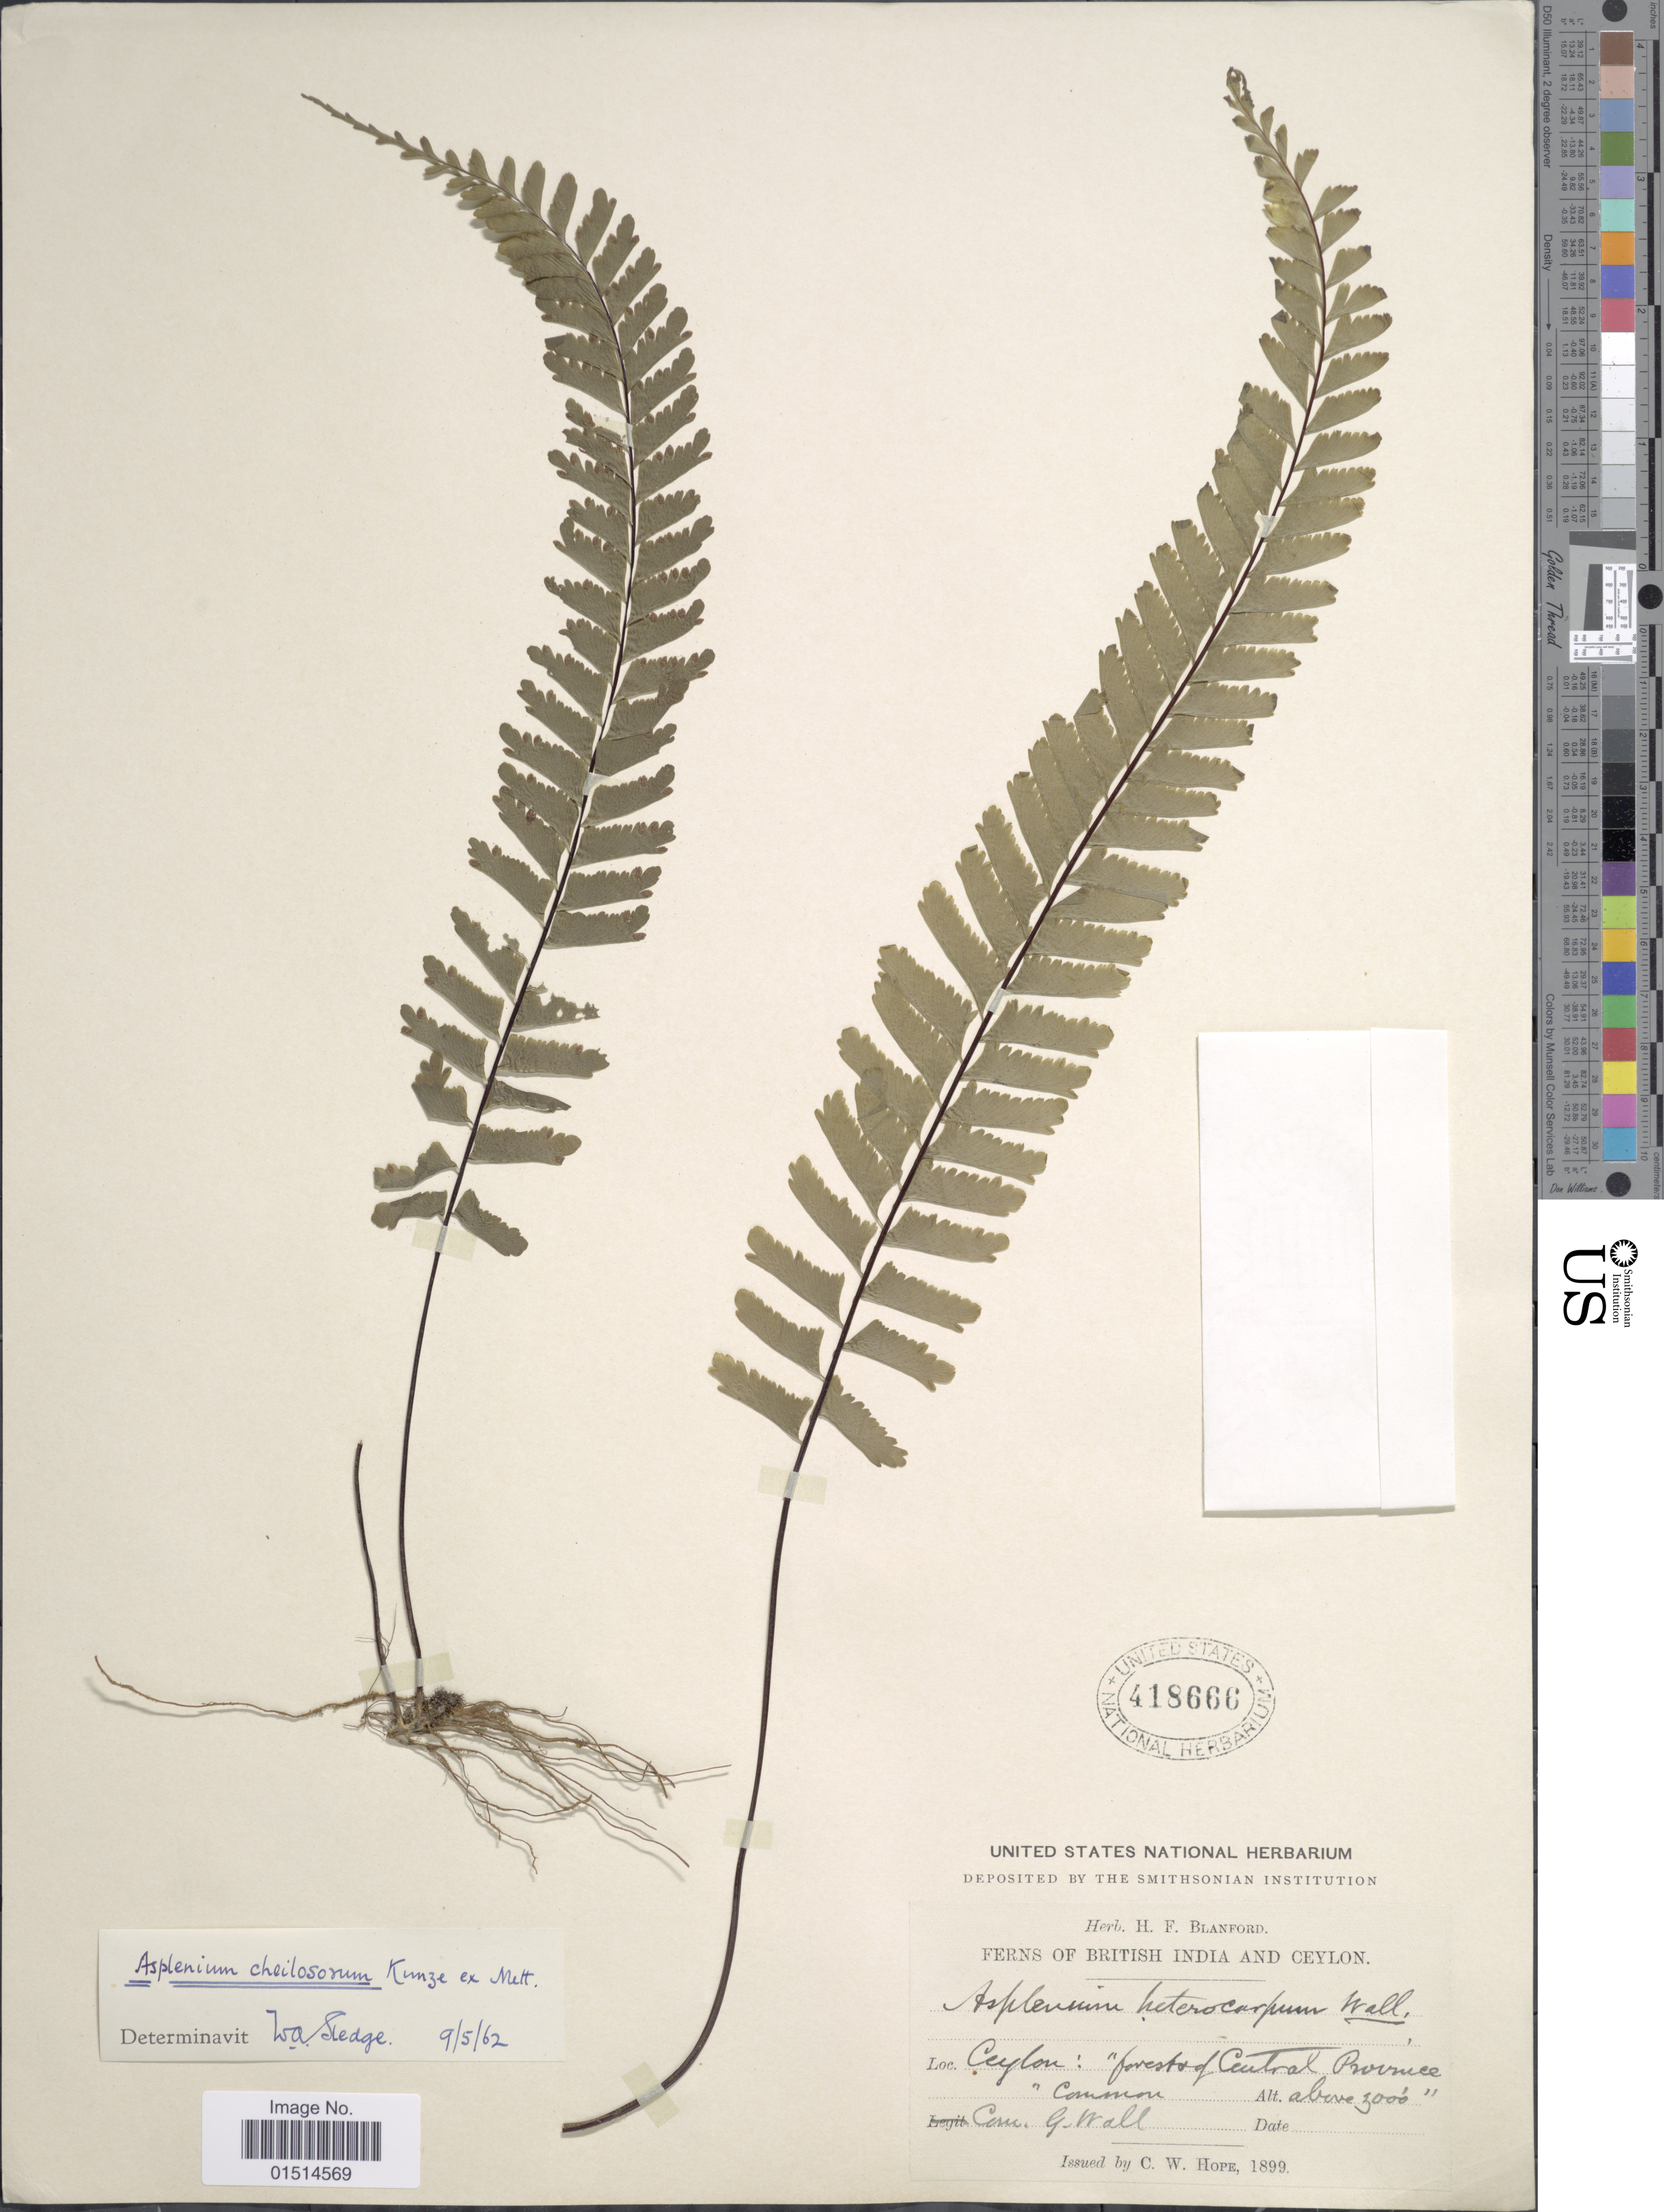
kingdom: Plantae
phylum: Tracheophyta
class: Polypodiopsida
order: Polypodiales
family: Aspleniaceae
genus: Asplenium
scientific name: Asplenium cheilosorum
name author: Kunze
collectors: ex herb. H. F. Blanford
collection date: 1899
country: Sri Lanka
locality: Ceylon: Forests of Central Province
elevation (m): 914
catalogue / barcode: US 418666